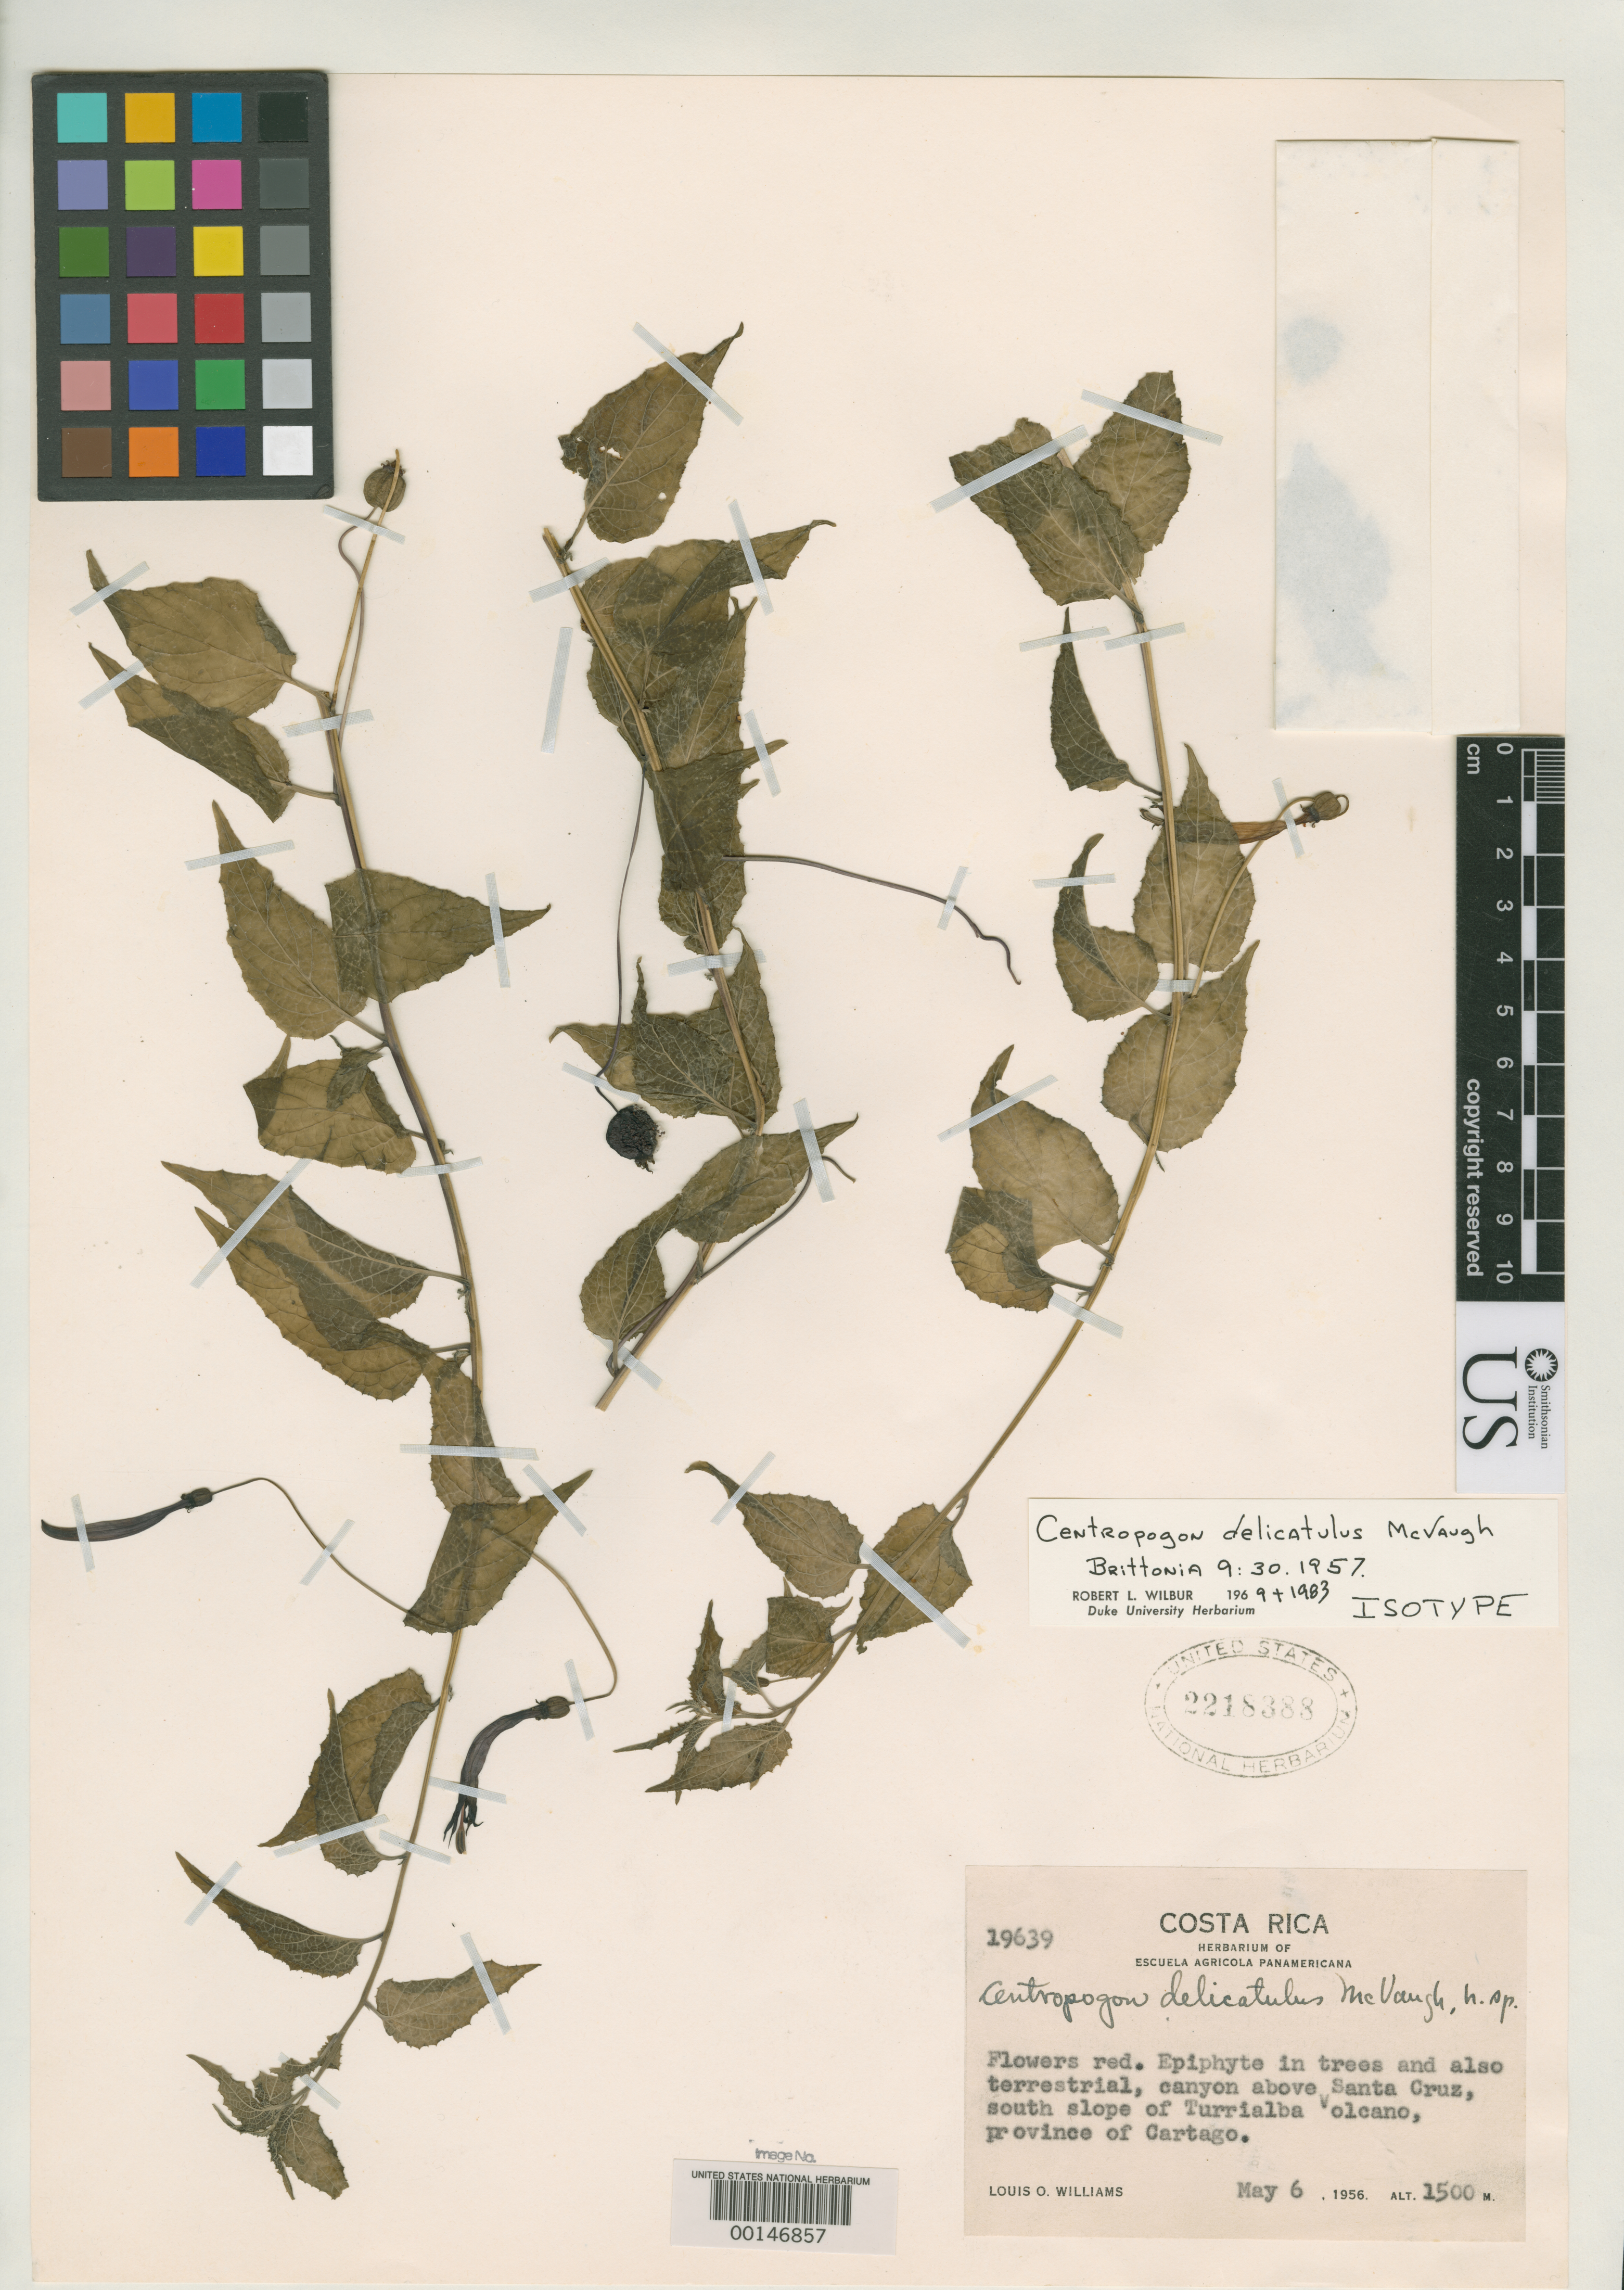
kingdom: Plantae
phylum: Tracheophyta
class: Magnoliopsida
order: Asterales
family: Campanulaceae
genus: Centropogon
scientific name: Centropogon delicatulus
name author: McVaugh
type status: Isotype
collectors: L. O. Williams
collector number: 19639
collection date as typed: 06 May 1956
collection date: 1956-05-06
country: Costa Rica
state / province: Cartago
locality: Turrialba Volcano, canyon above Santa Cruz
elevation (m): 1500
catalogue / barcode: US 2218388